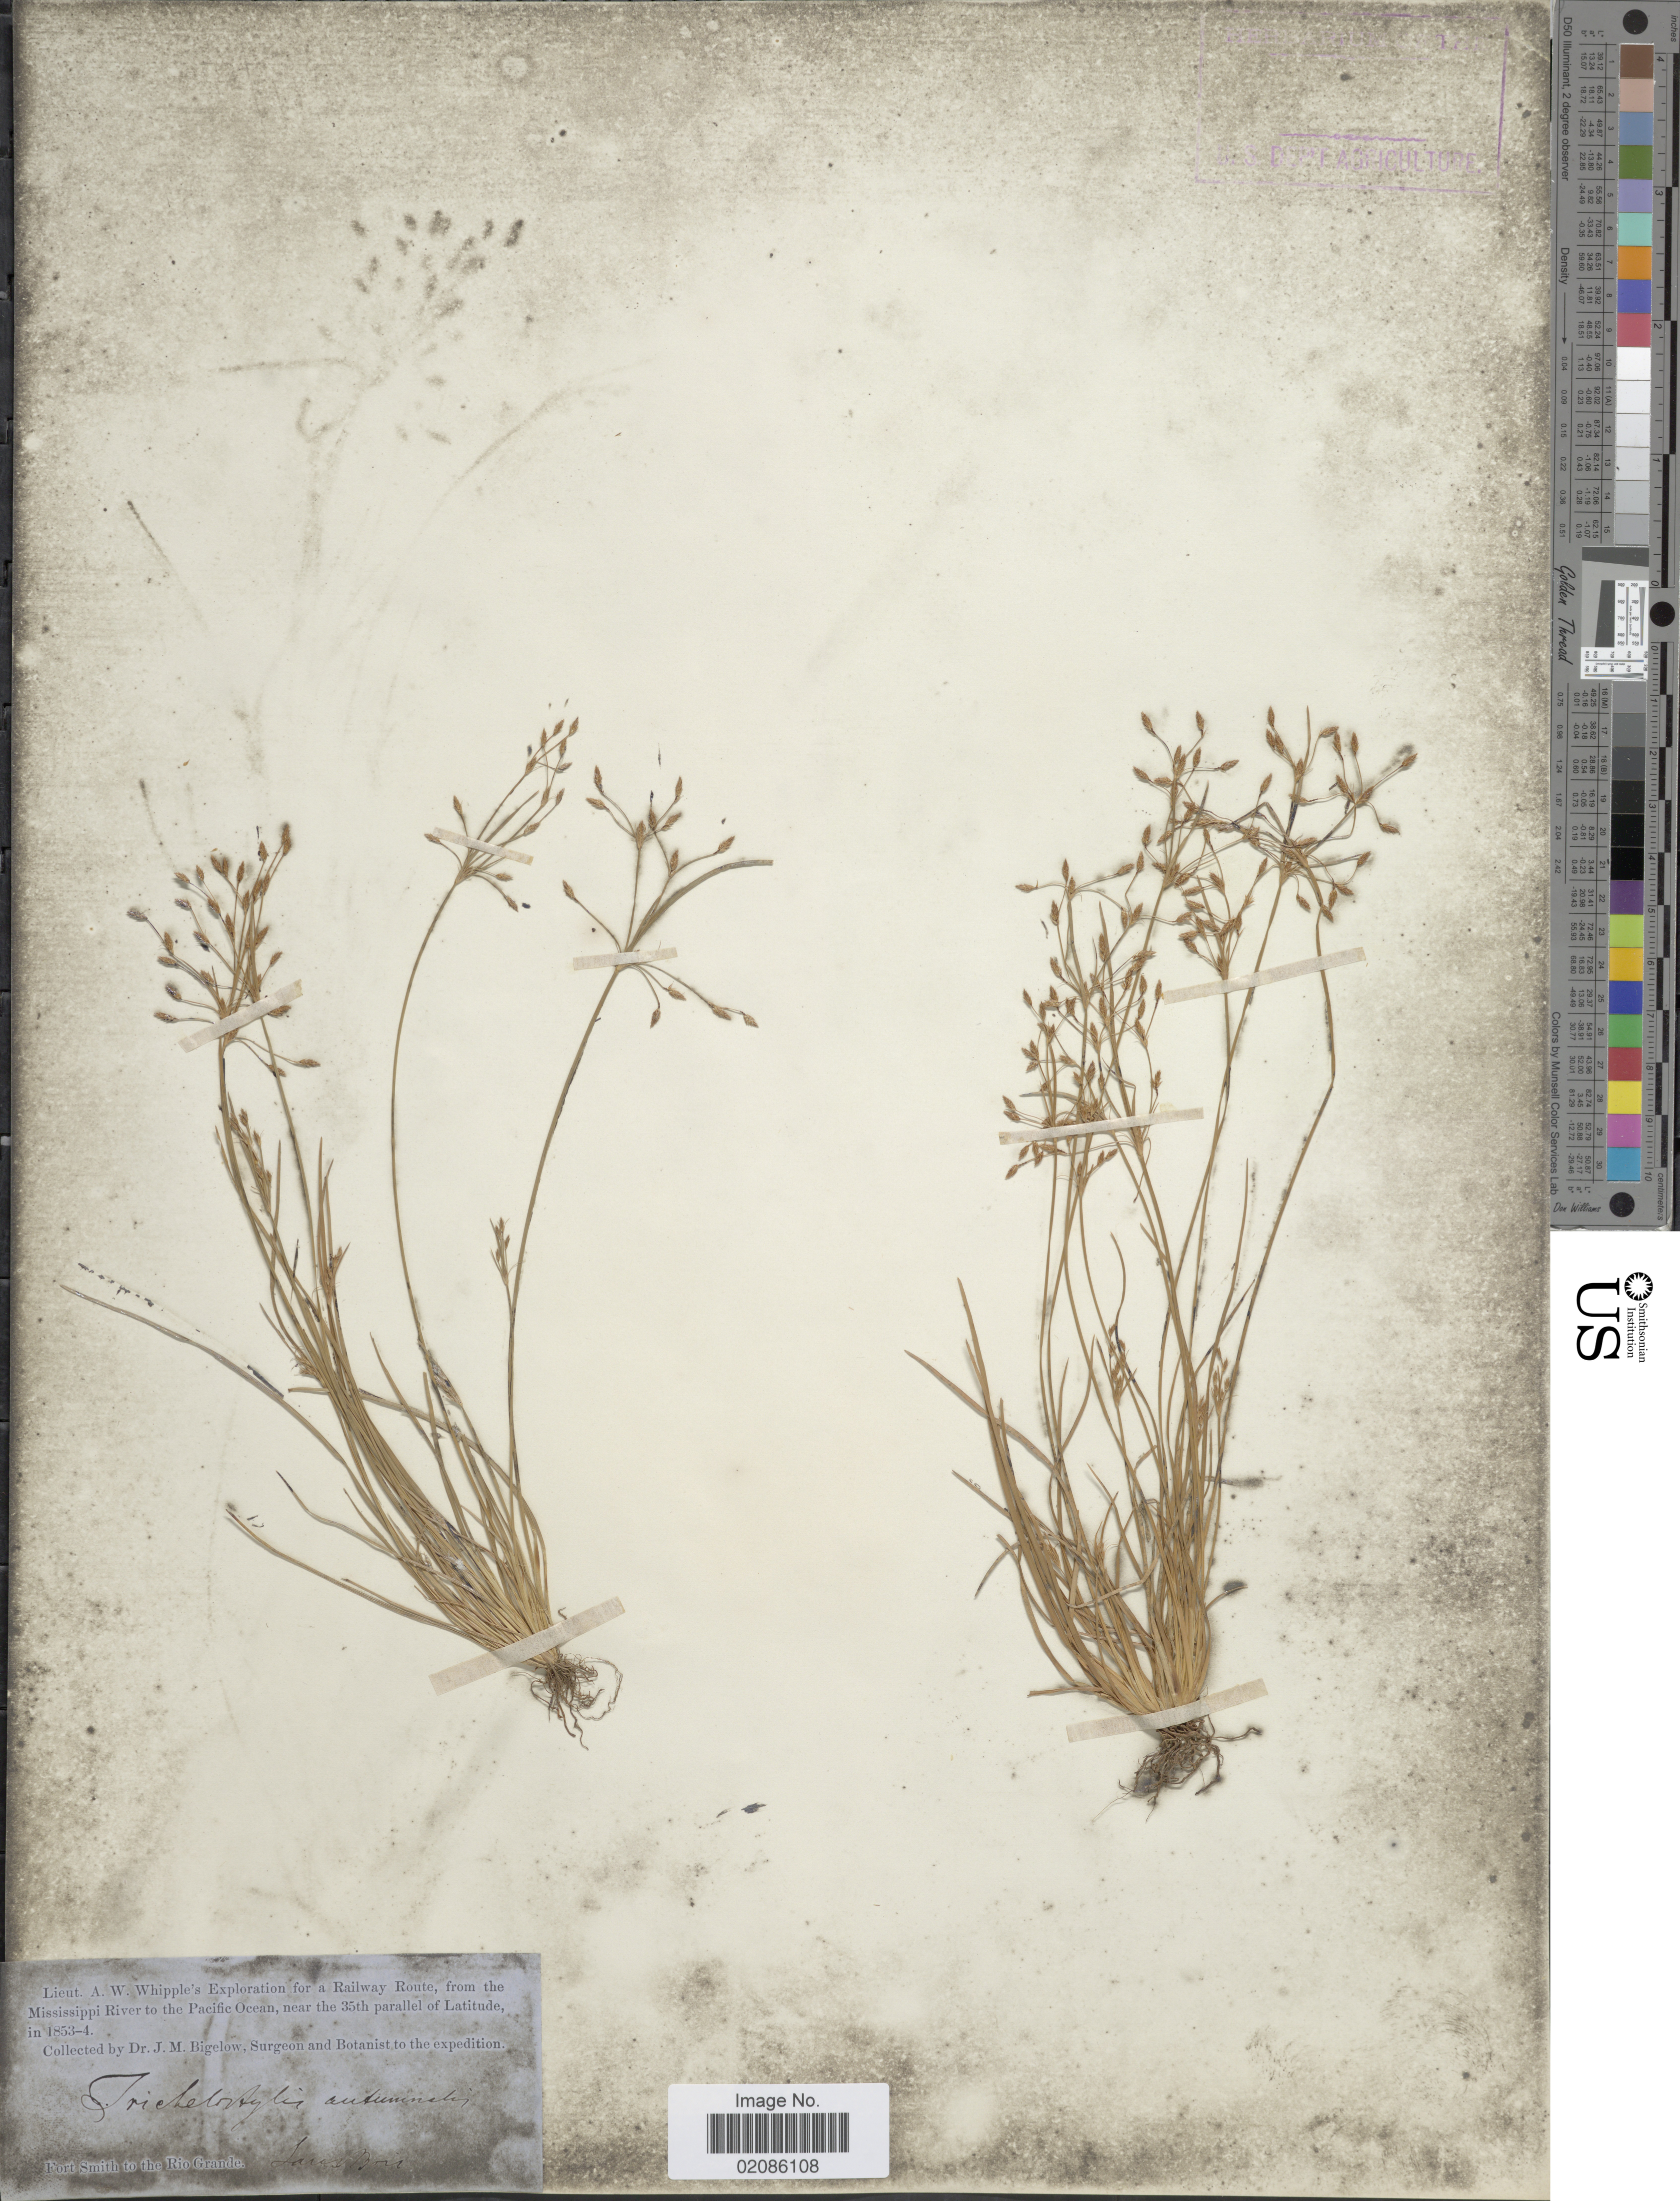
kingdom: Plantae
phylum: Tracheophyta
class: Liliopsida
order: Poales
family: Cyperaceae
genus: Fimbristylis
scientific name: Fimbristylis autumnalis (L.) Roem. & Schult.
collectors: J. M. Bigelow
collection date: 1853/1854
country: United States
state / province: Oklahoma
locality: Fort Smith to the Rio Grande. Sans Bois.